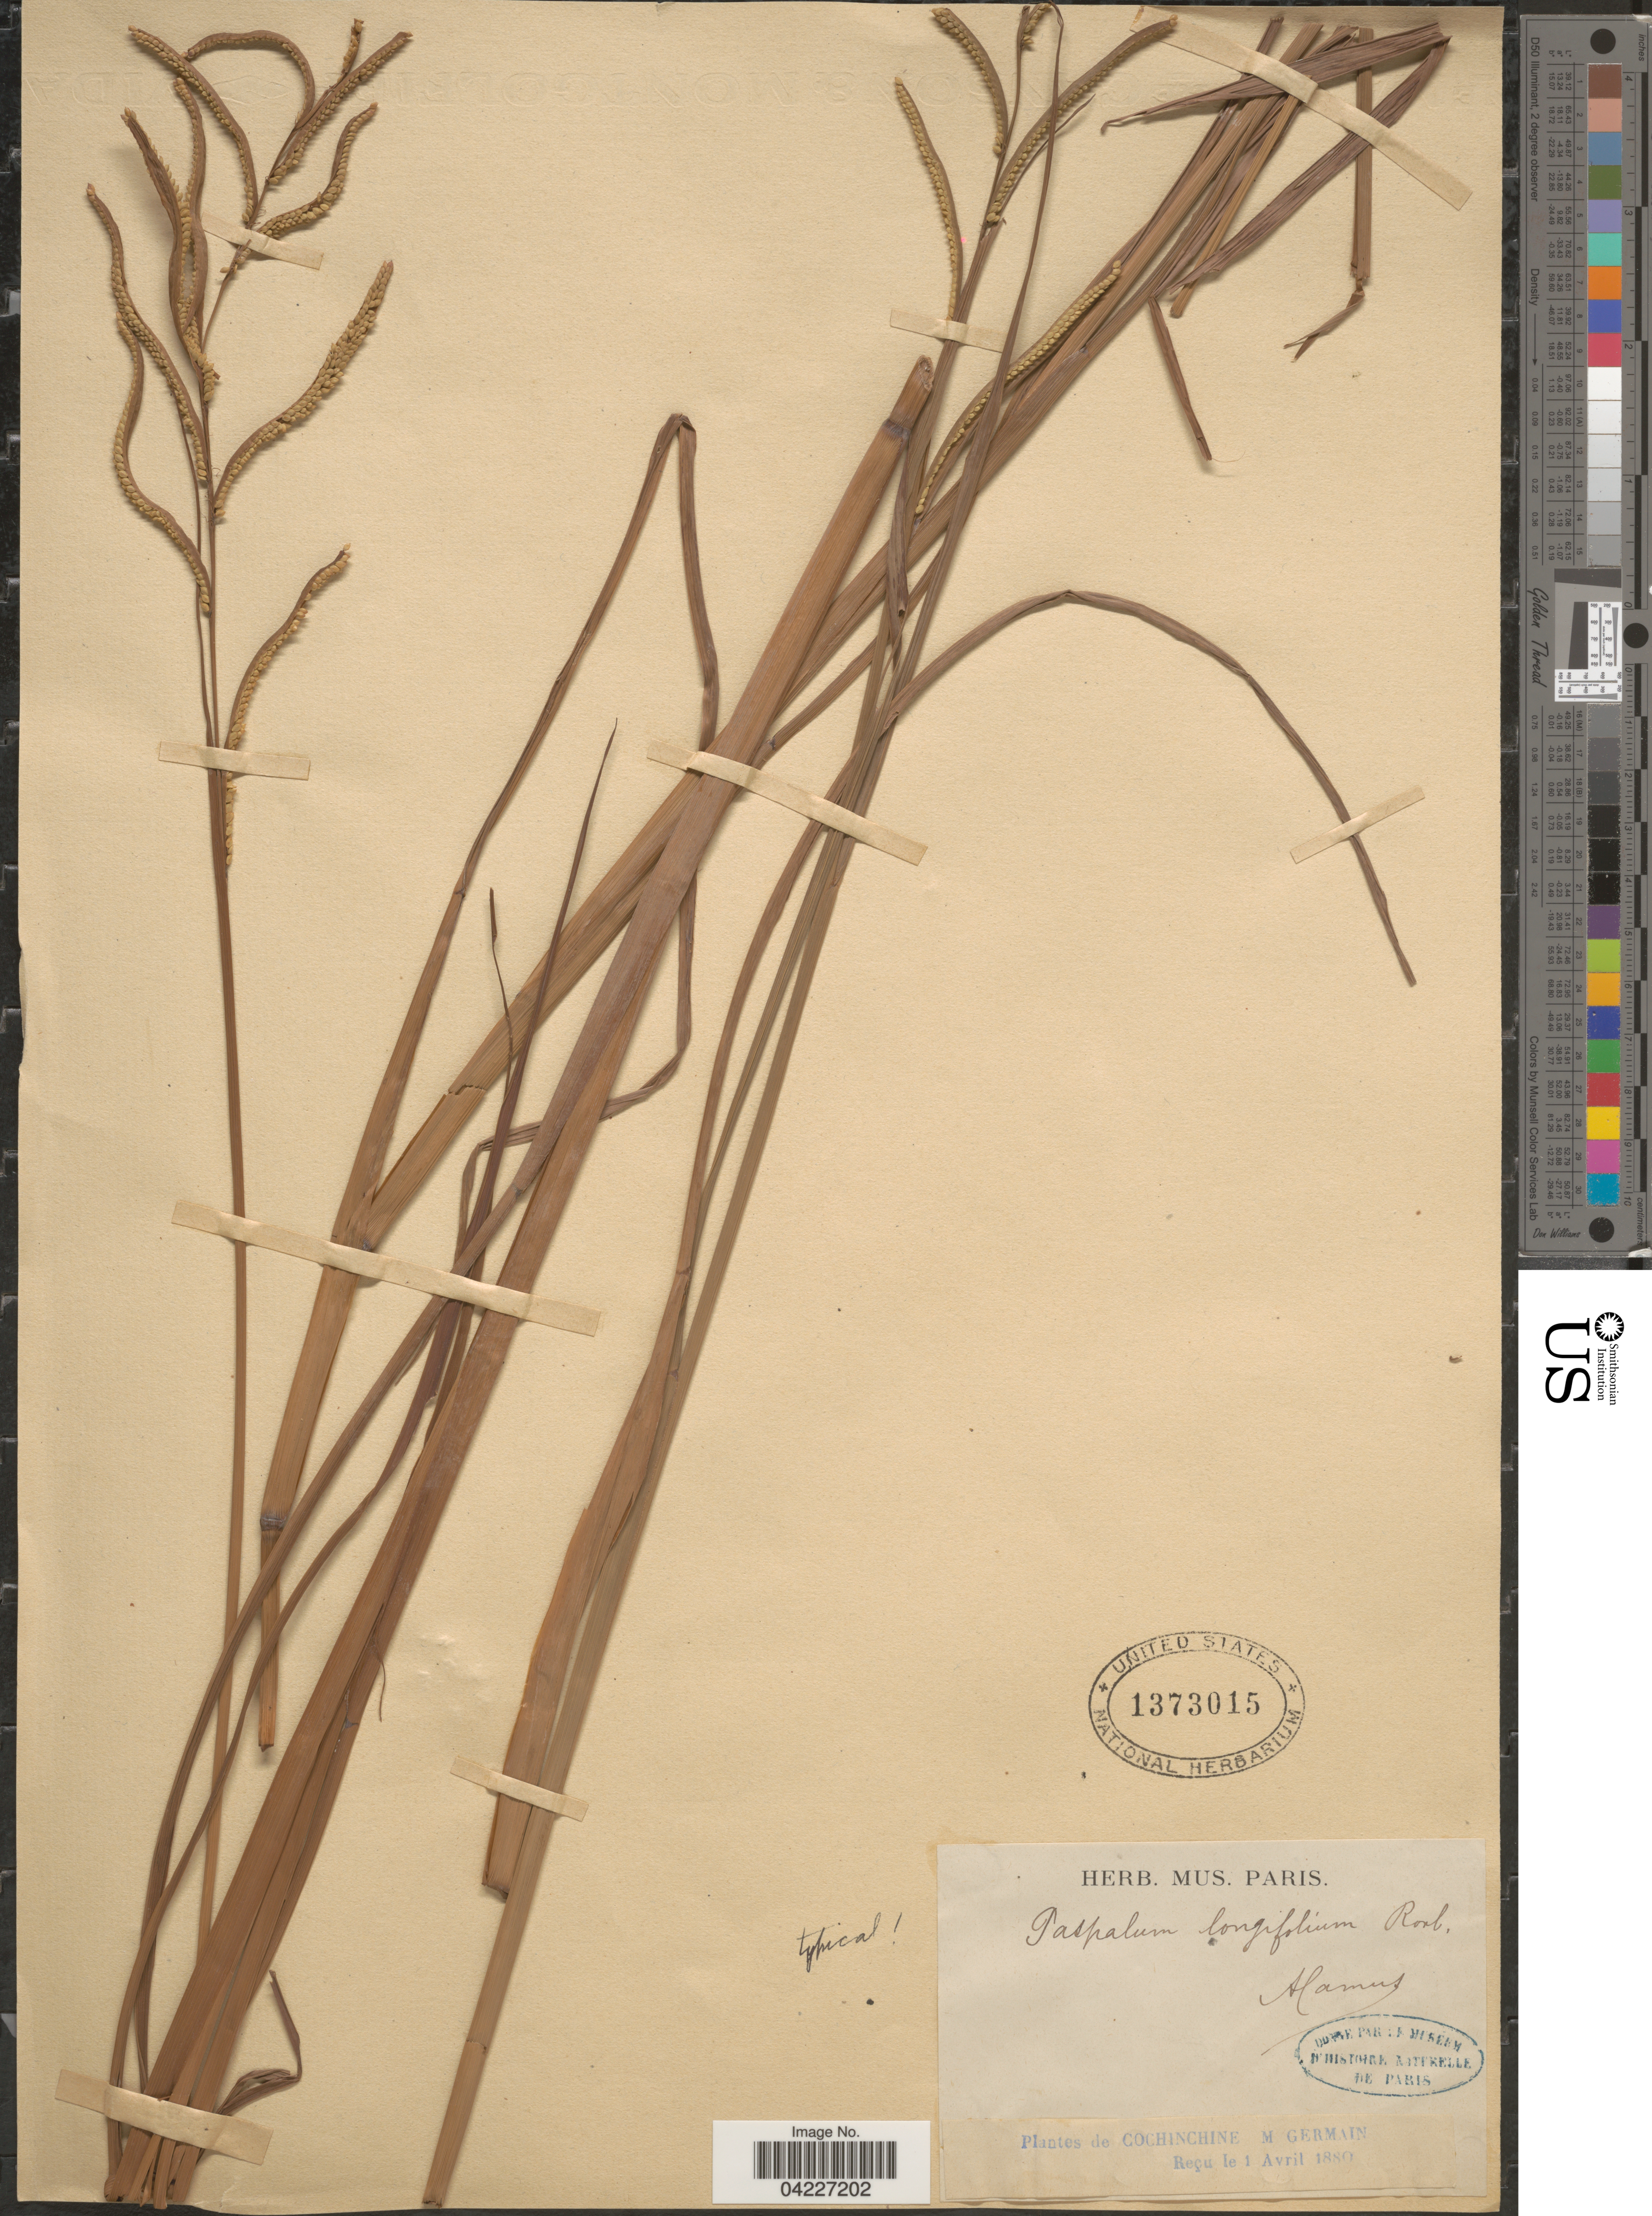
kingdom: Plantae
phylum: Tracheophyta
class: Liliopsida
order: Poales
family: Poaceae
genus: Paspalum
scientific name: Paspalum longifolium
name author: Roxb.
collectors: M. Germain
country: Vietnam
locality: Hamus. Cochinchine.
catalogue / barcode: US 1373015